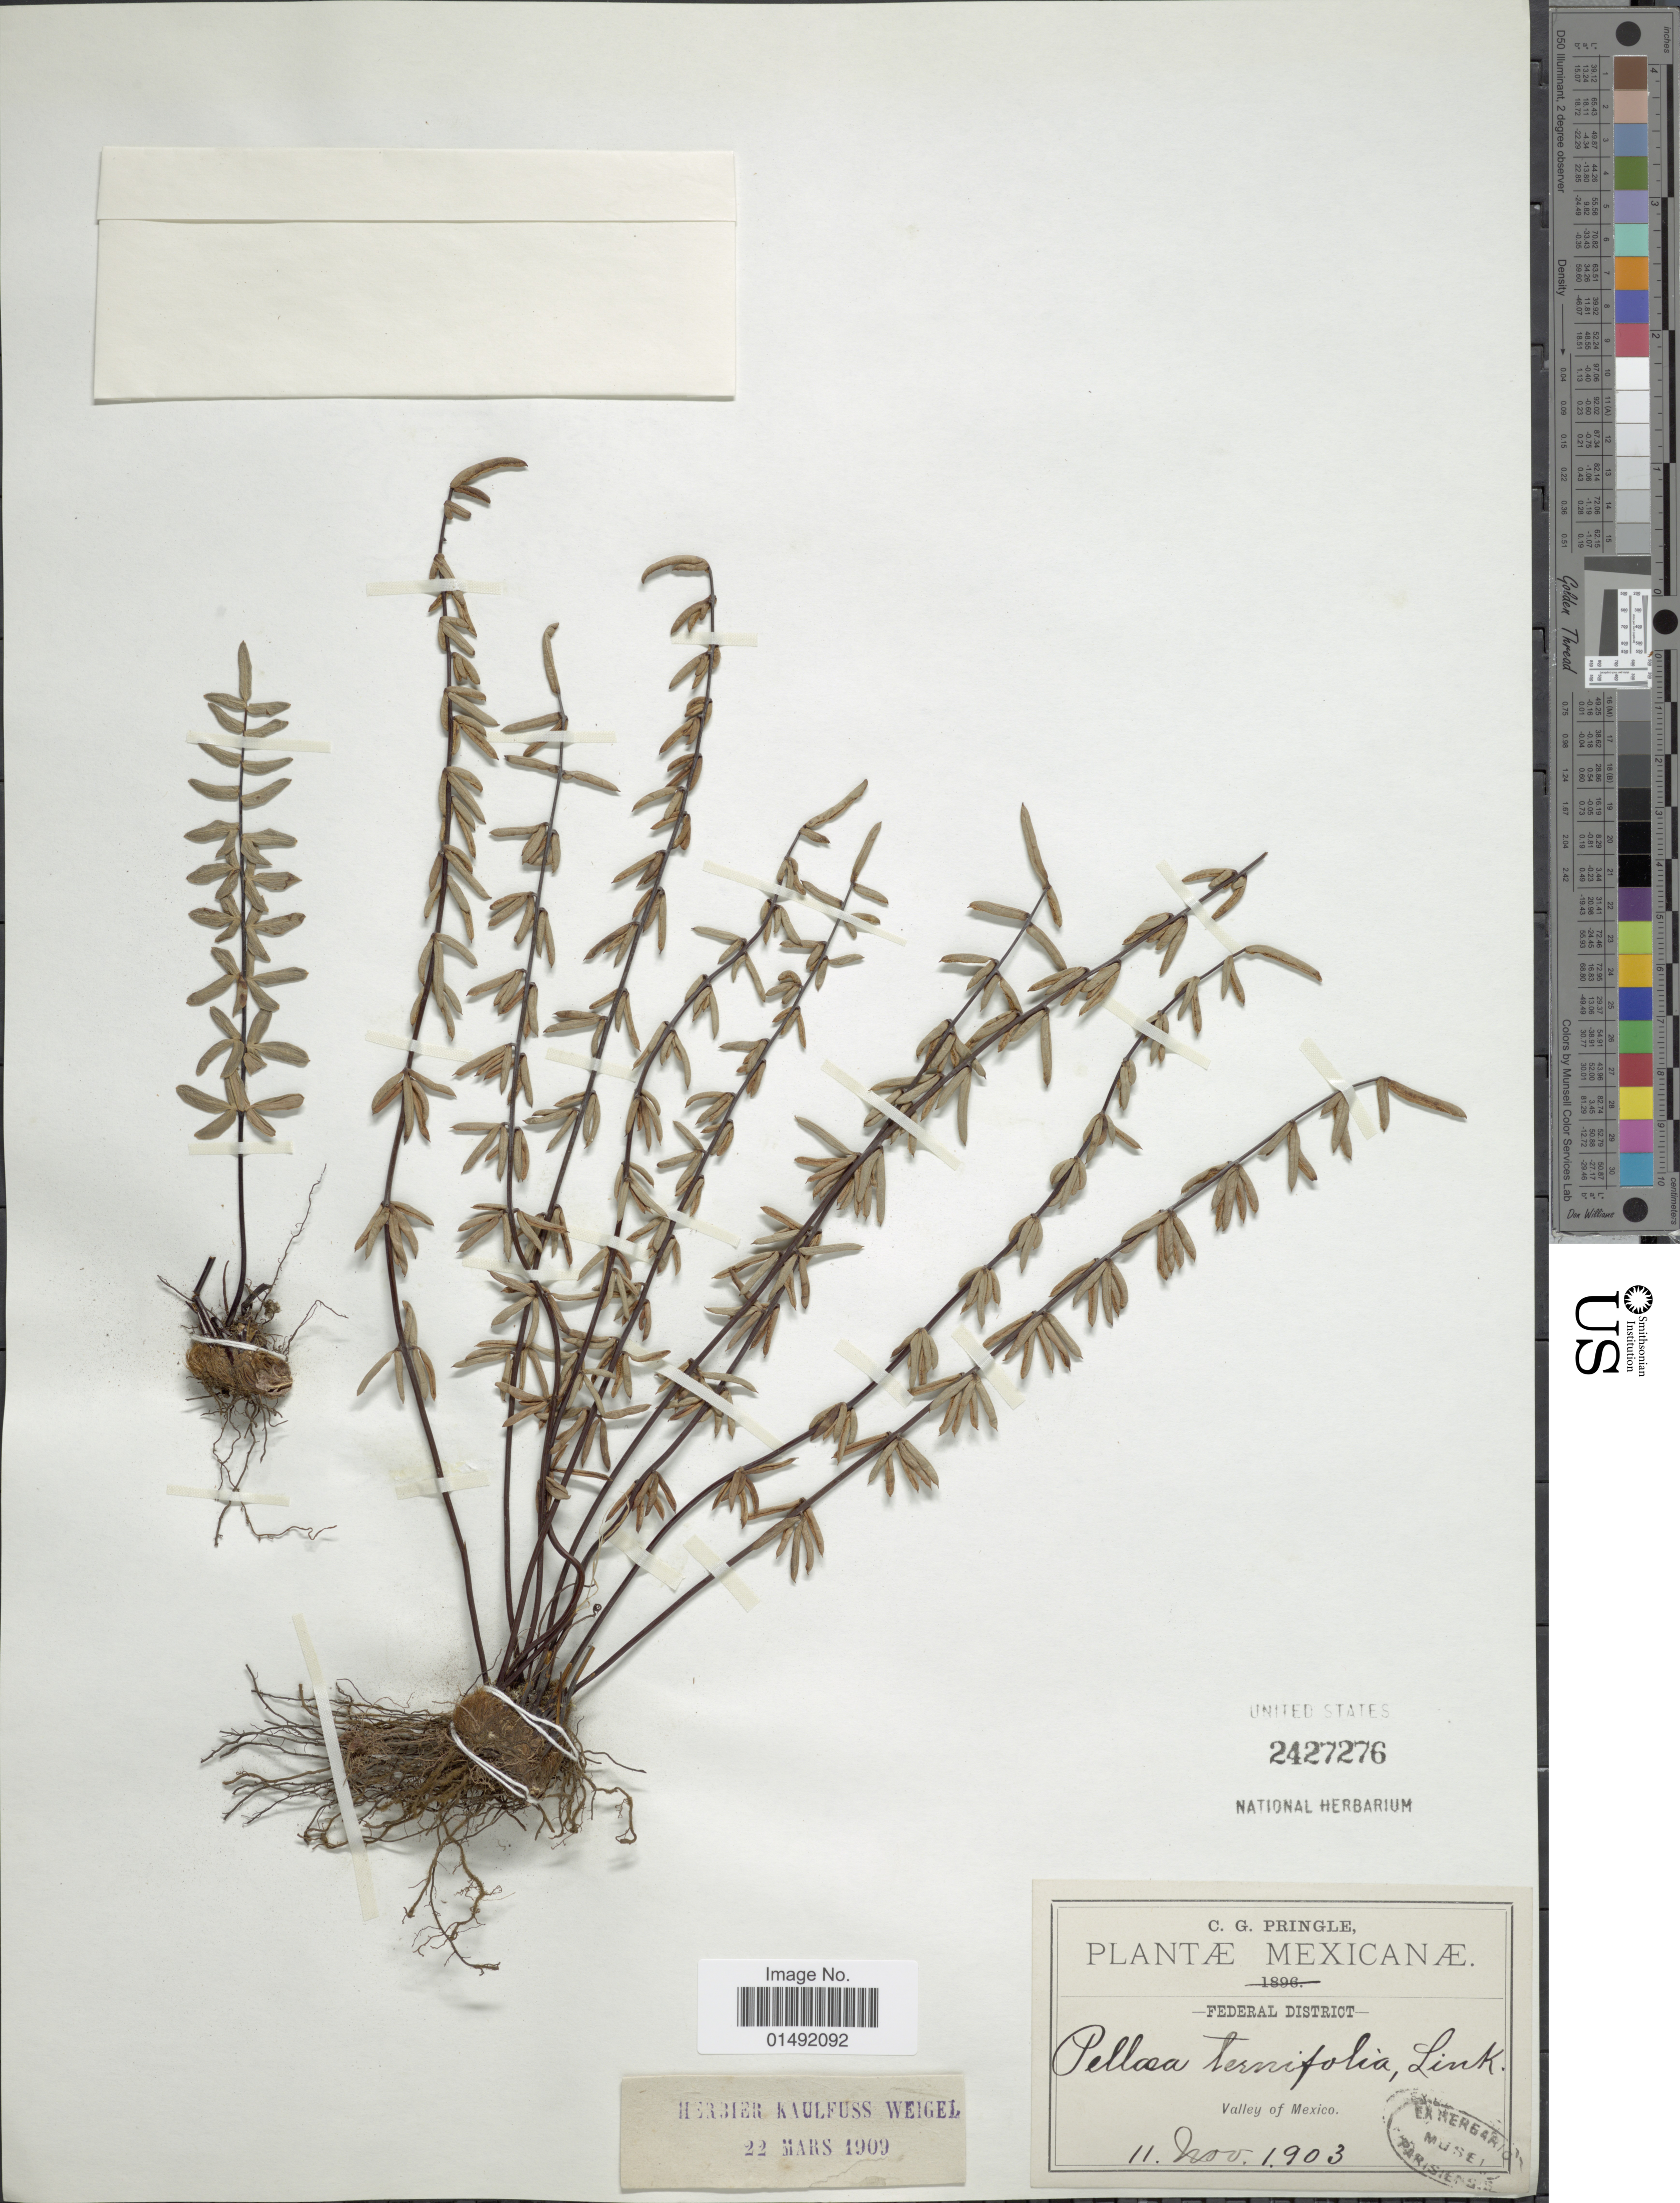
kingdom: Plantae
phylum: Tracheophyta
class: Polypodiopsida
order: Polypodiales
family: Pteridaceae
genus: Pellaea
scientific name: Pellaea ternifolia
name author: (Cav.) Link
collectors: C. G. Pringle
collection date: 1903-11-11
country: Mexico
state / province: México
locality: Federal District, Valley of Mexico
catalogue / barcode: US 2427276